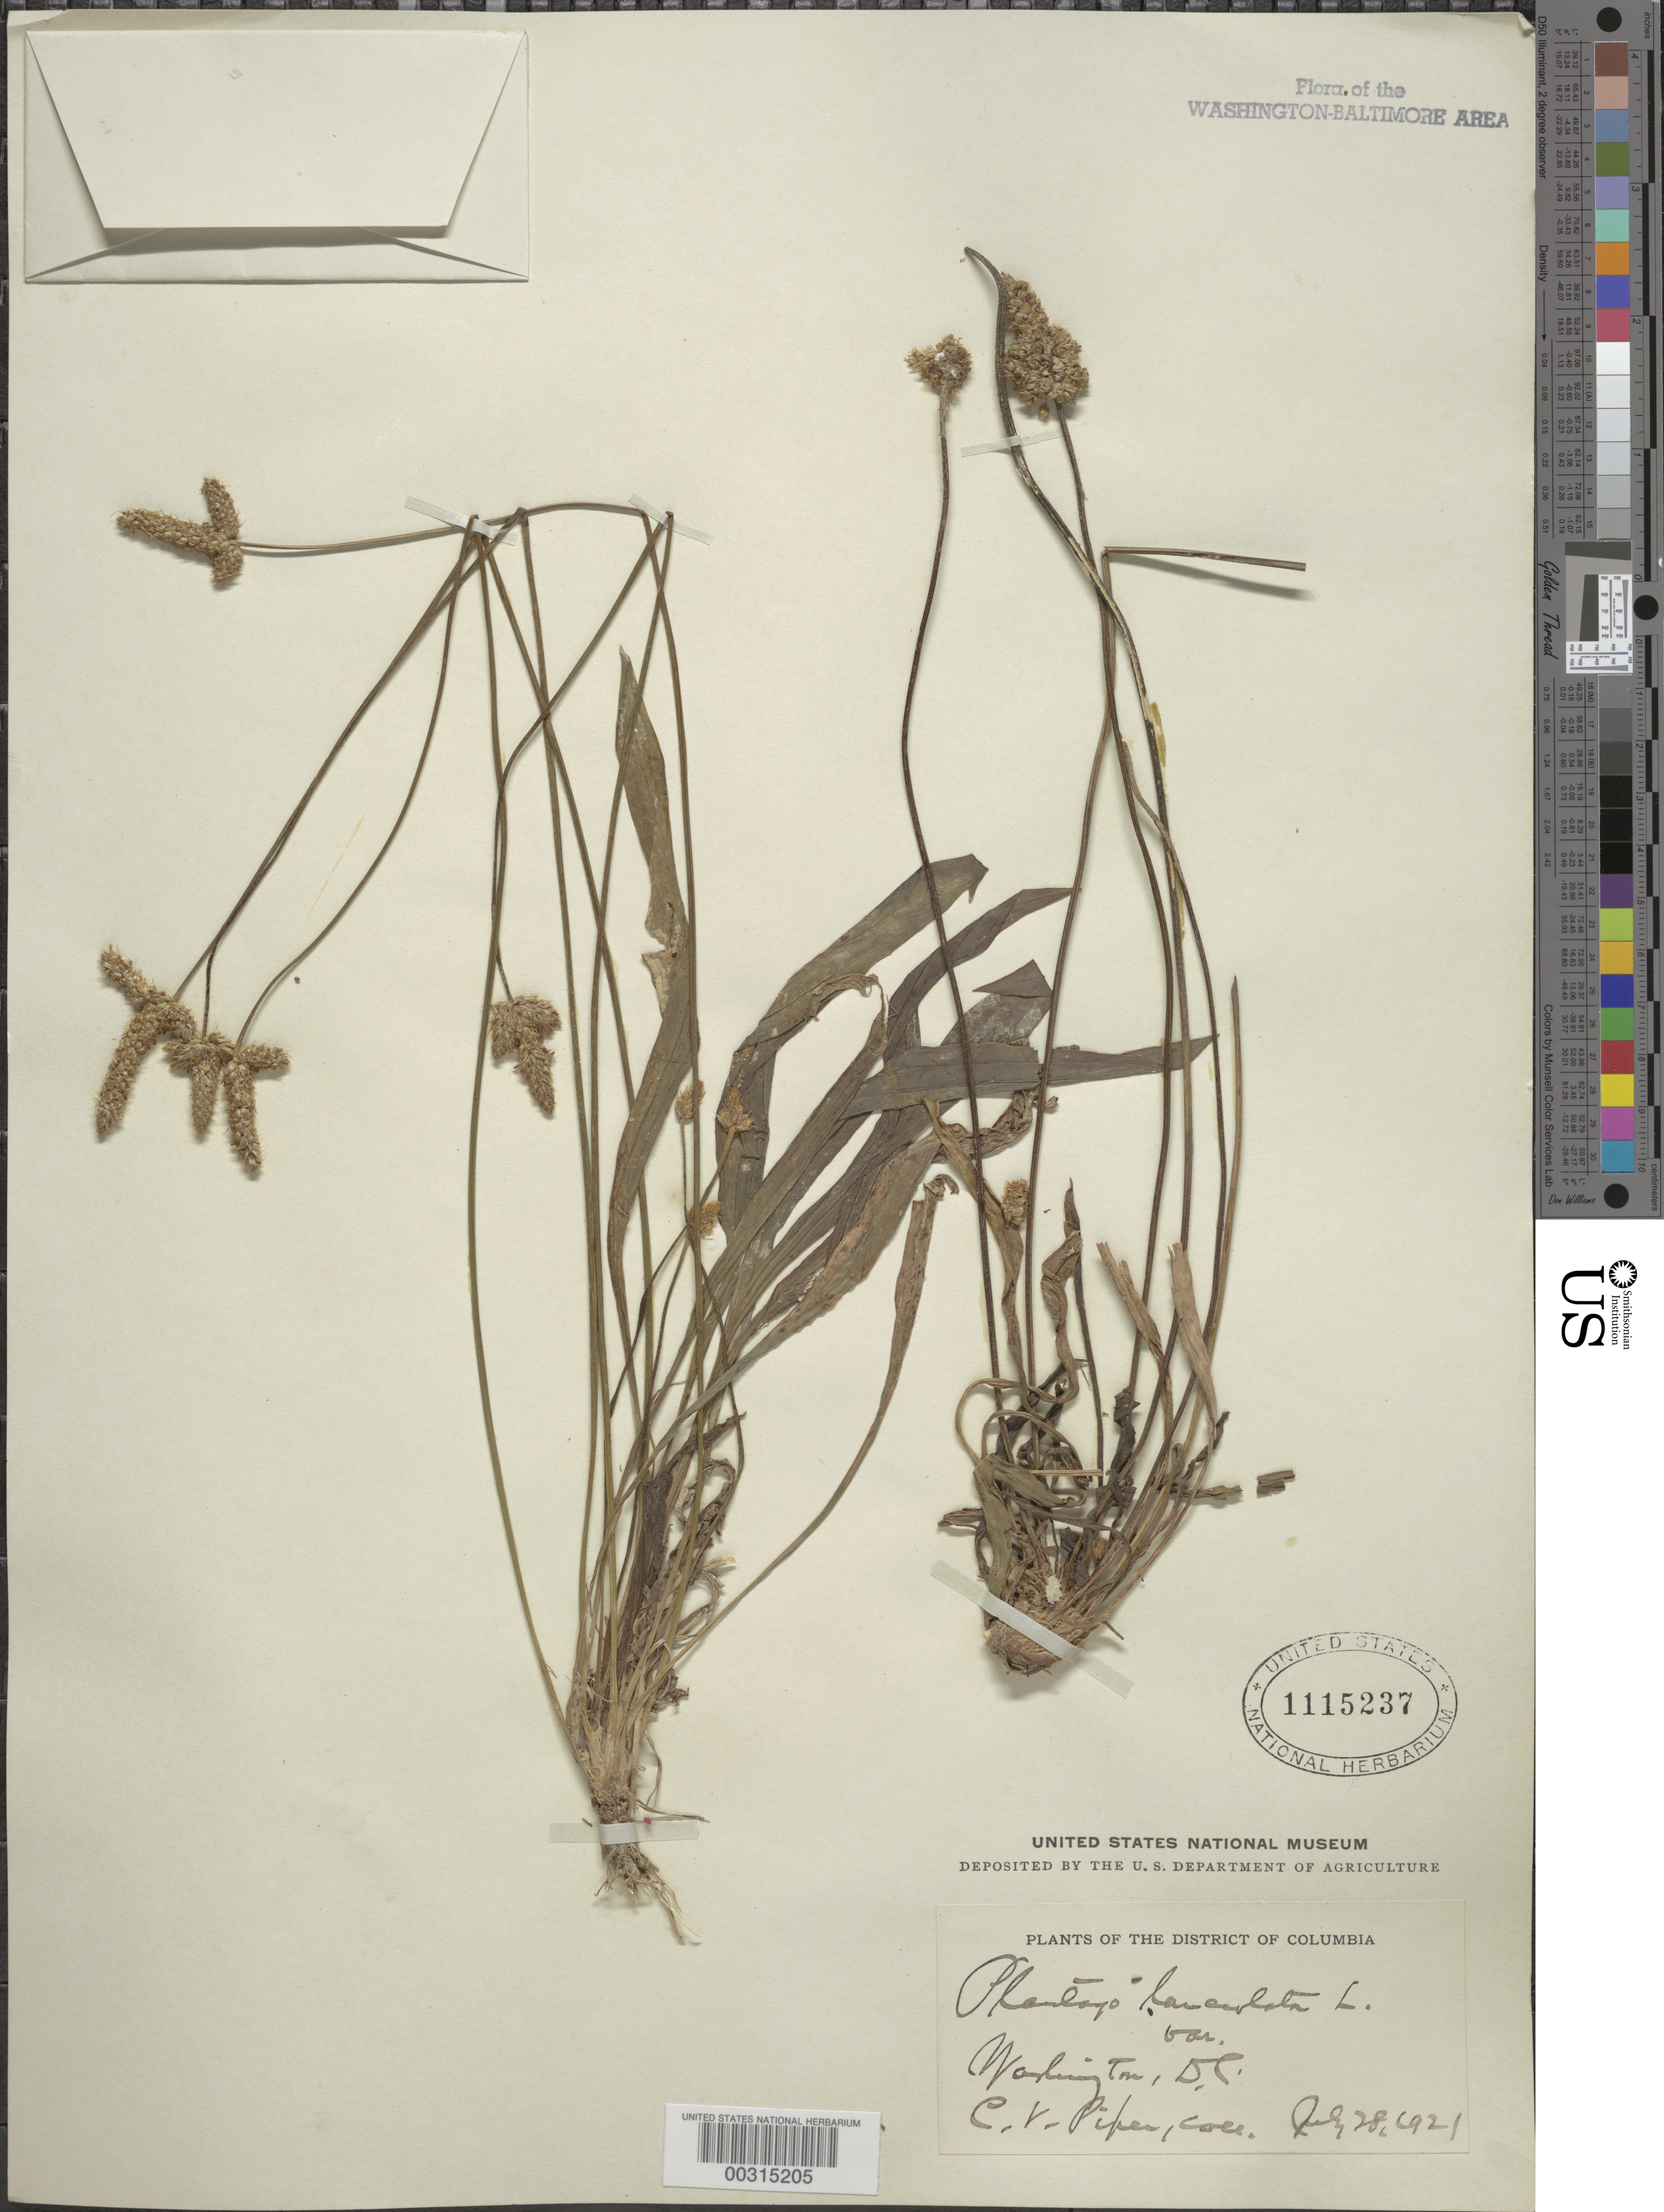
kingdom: Plantae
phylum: Tracheophyta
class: Magnoliopsida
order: Lamiales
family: Plantaginaceae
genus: Plantago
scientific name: Plantago lanceolata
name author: L.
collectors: C. Pikes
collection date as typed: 28 Jul 1921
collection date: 1921-07-28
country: United States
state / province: District of Columbia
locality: Washington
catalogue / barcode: US 1115237